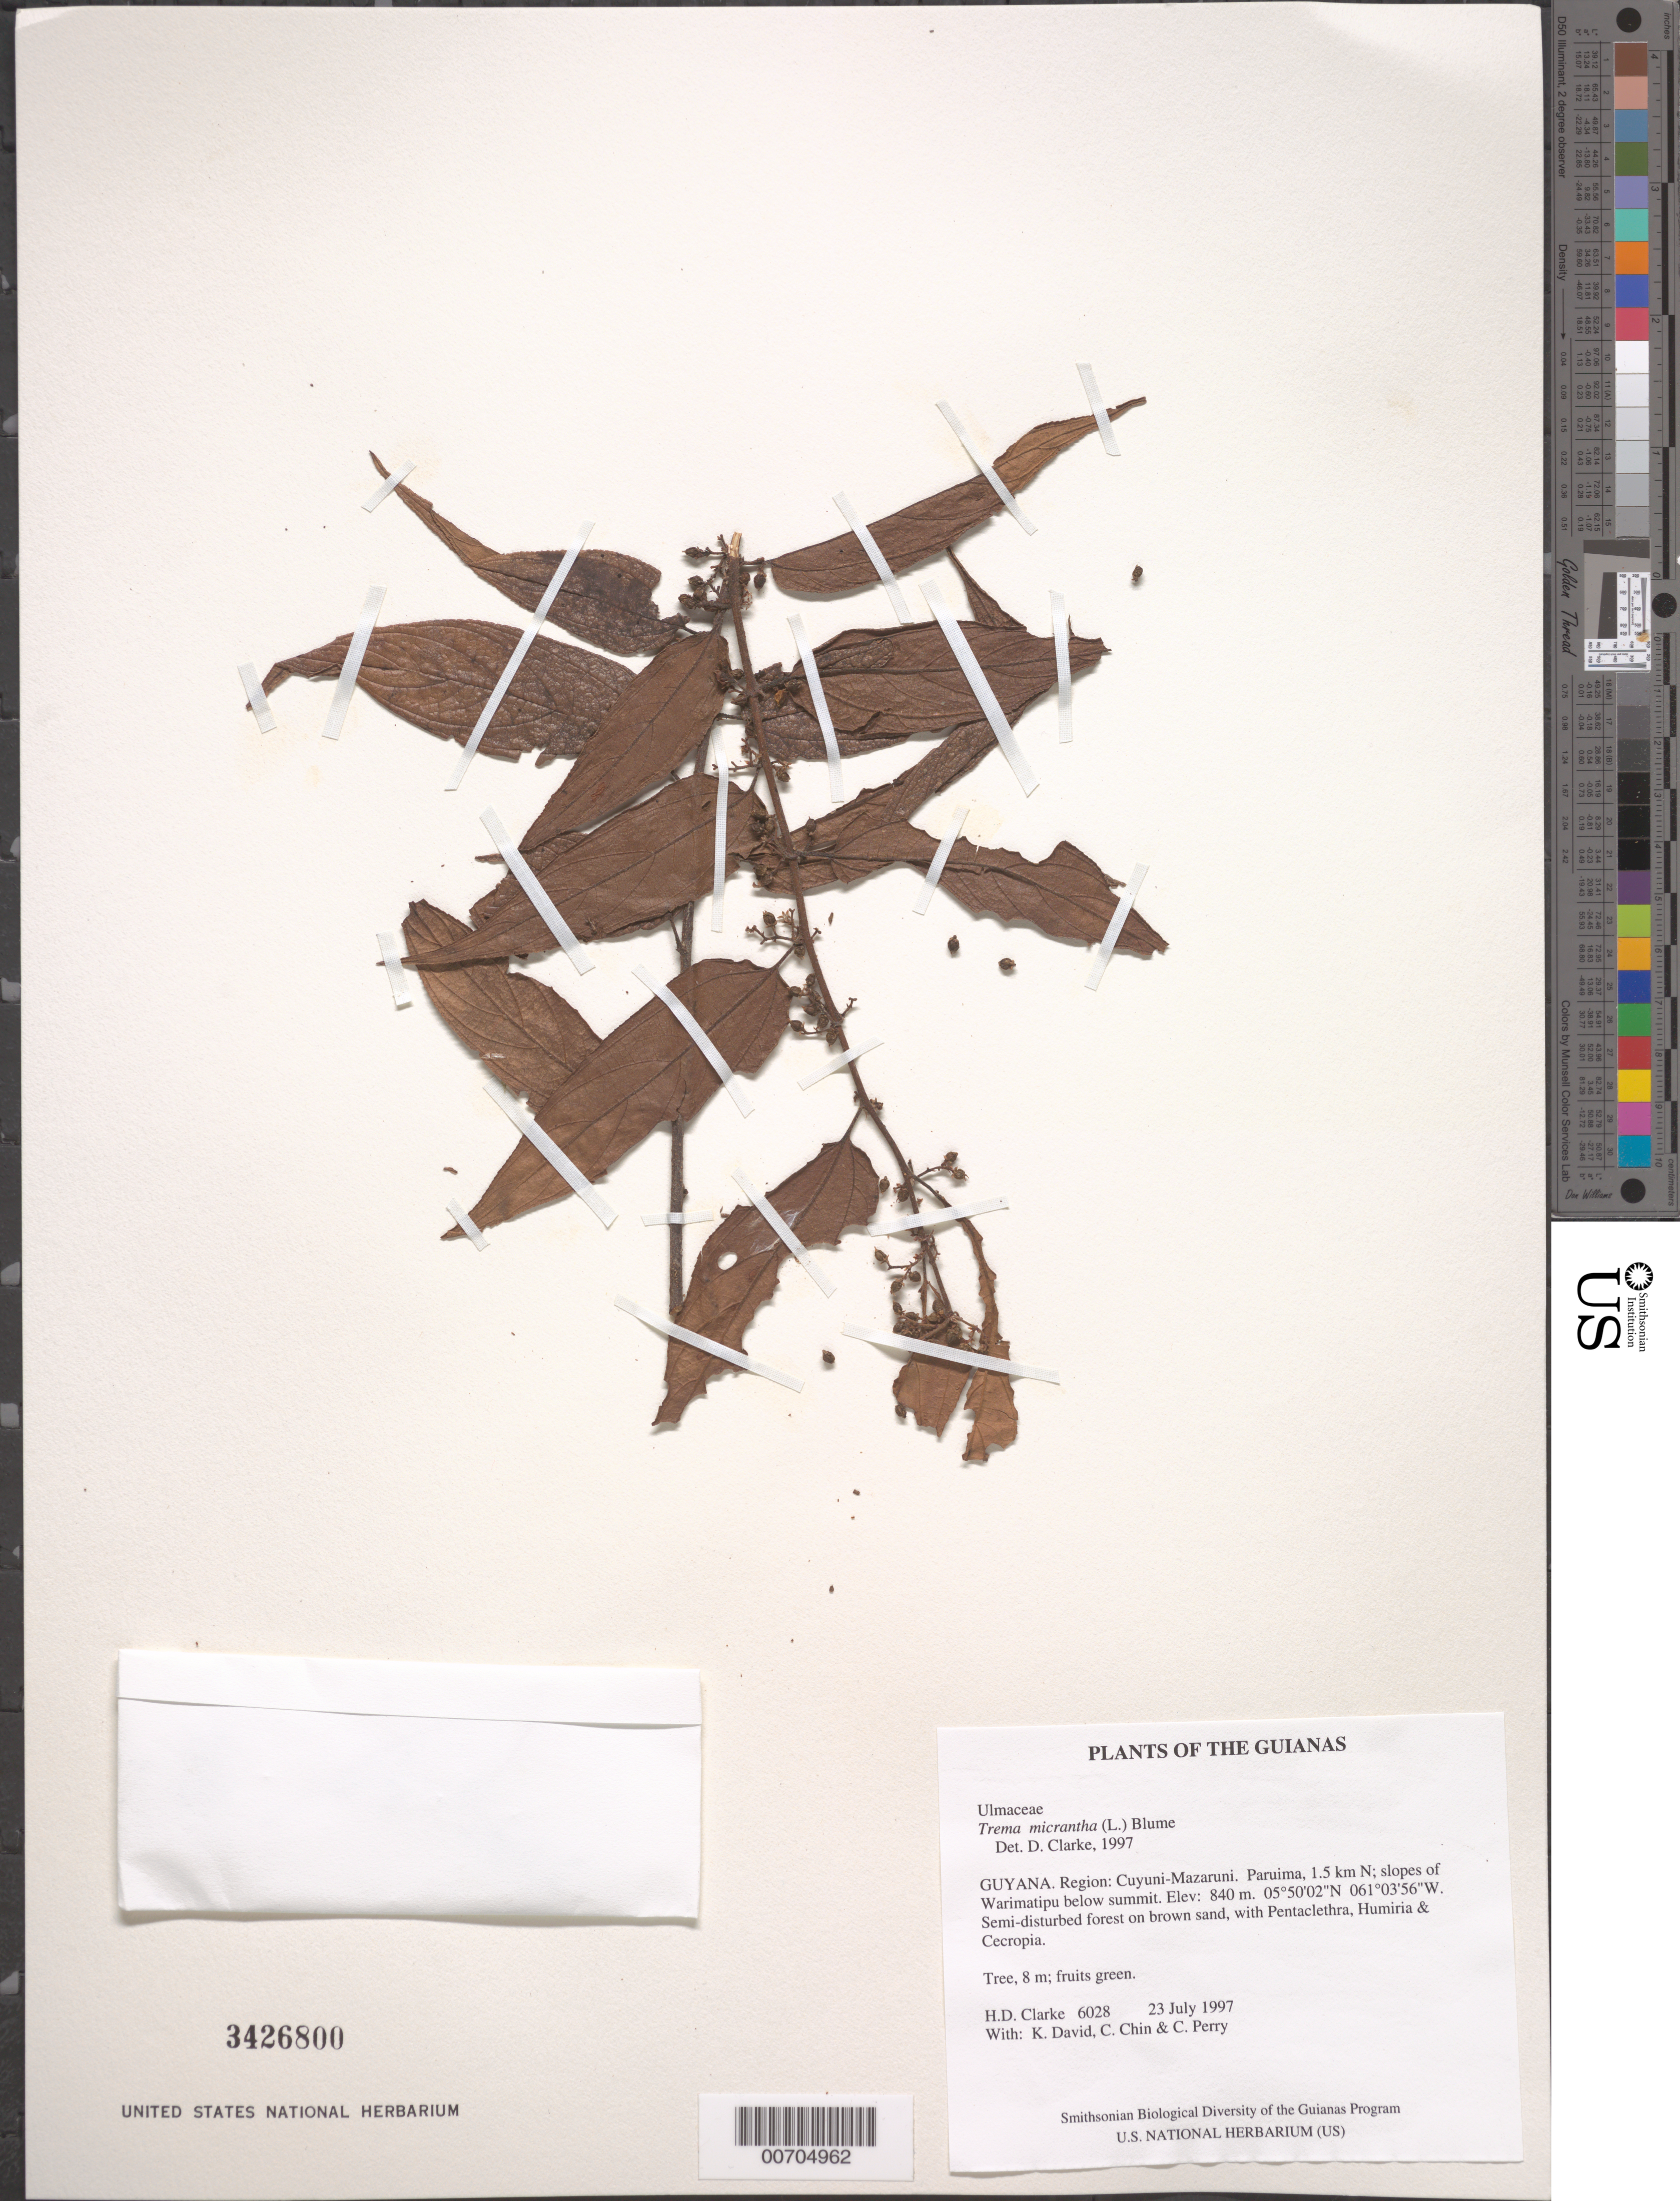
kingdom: Plantae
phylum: Tracheophyta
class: Magnoliopsida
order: Rosales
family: Cannabaceae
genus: Trema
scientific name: Trema micranthum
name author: (L.) Blume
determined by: Clarke, H. D., University of North Carolina (Asheville)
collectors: H. D. Clarke, K. David, C. Chin & C. Perry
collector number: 6028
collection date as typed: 23 July 1997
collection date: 1997-07-23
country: Guyana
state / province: Cuyuni-Mazaruni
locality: Paruima, 1.5 km N; slopes of Warimatipu below summit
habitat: Semi-disturbed forest on brown sand, with Pentaclethra, Humiria & Cecropia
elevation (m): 840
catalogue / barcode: US 3426800